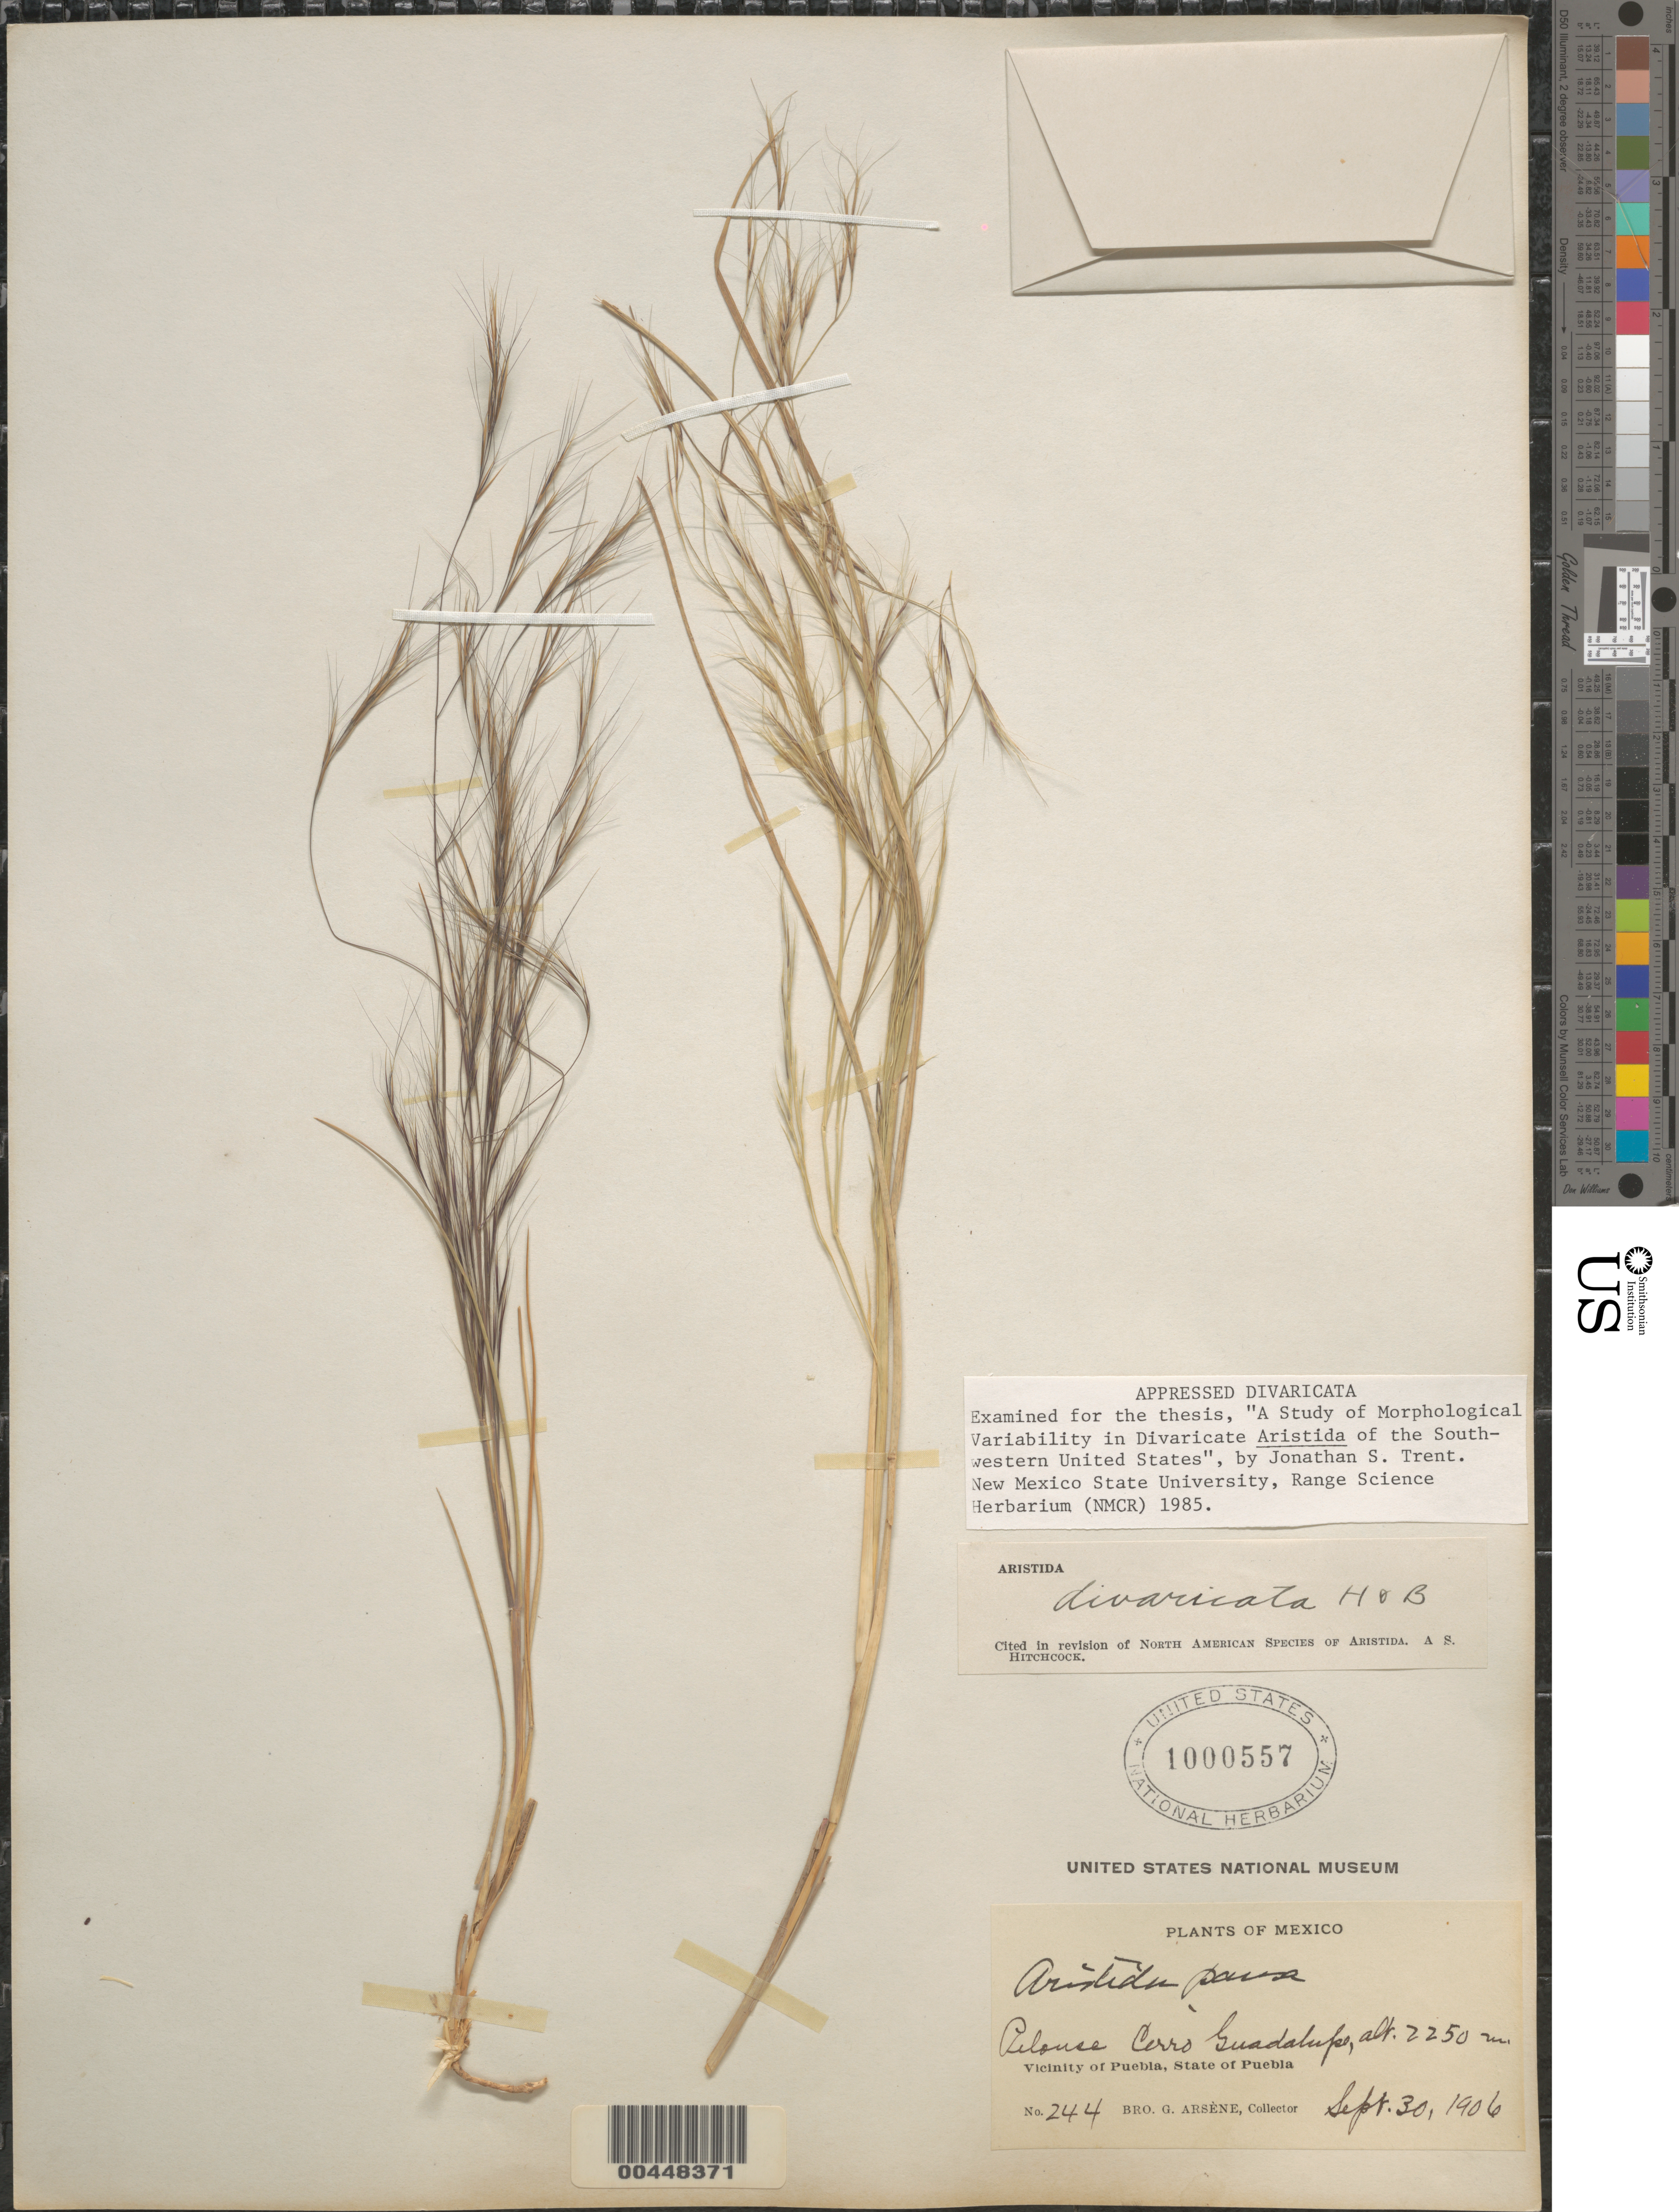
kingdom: Plantae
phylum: Tracheophyta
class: Liliopsida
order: Poales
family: Poaceae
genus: Aristida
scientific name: Aristida divaricata/havardii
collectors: Bro. G. Arsène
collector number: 244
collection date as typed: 30 Sep 1906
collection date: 1906-09-30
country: Mexico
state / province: Puebla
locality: Vicinity of Puebla, Pilanse Cerro Guadalupe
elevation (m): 2250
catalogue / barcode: US 1000557